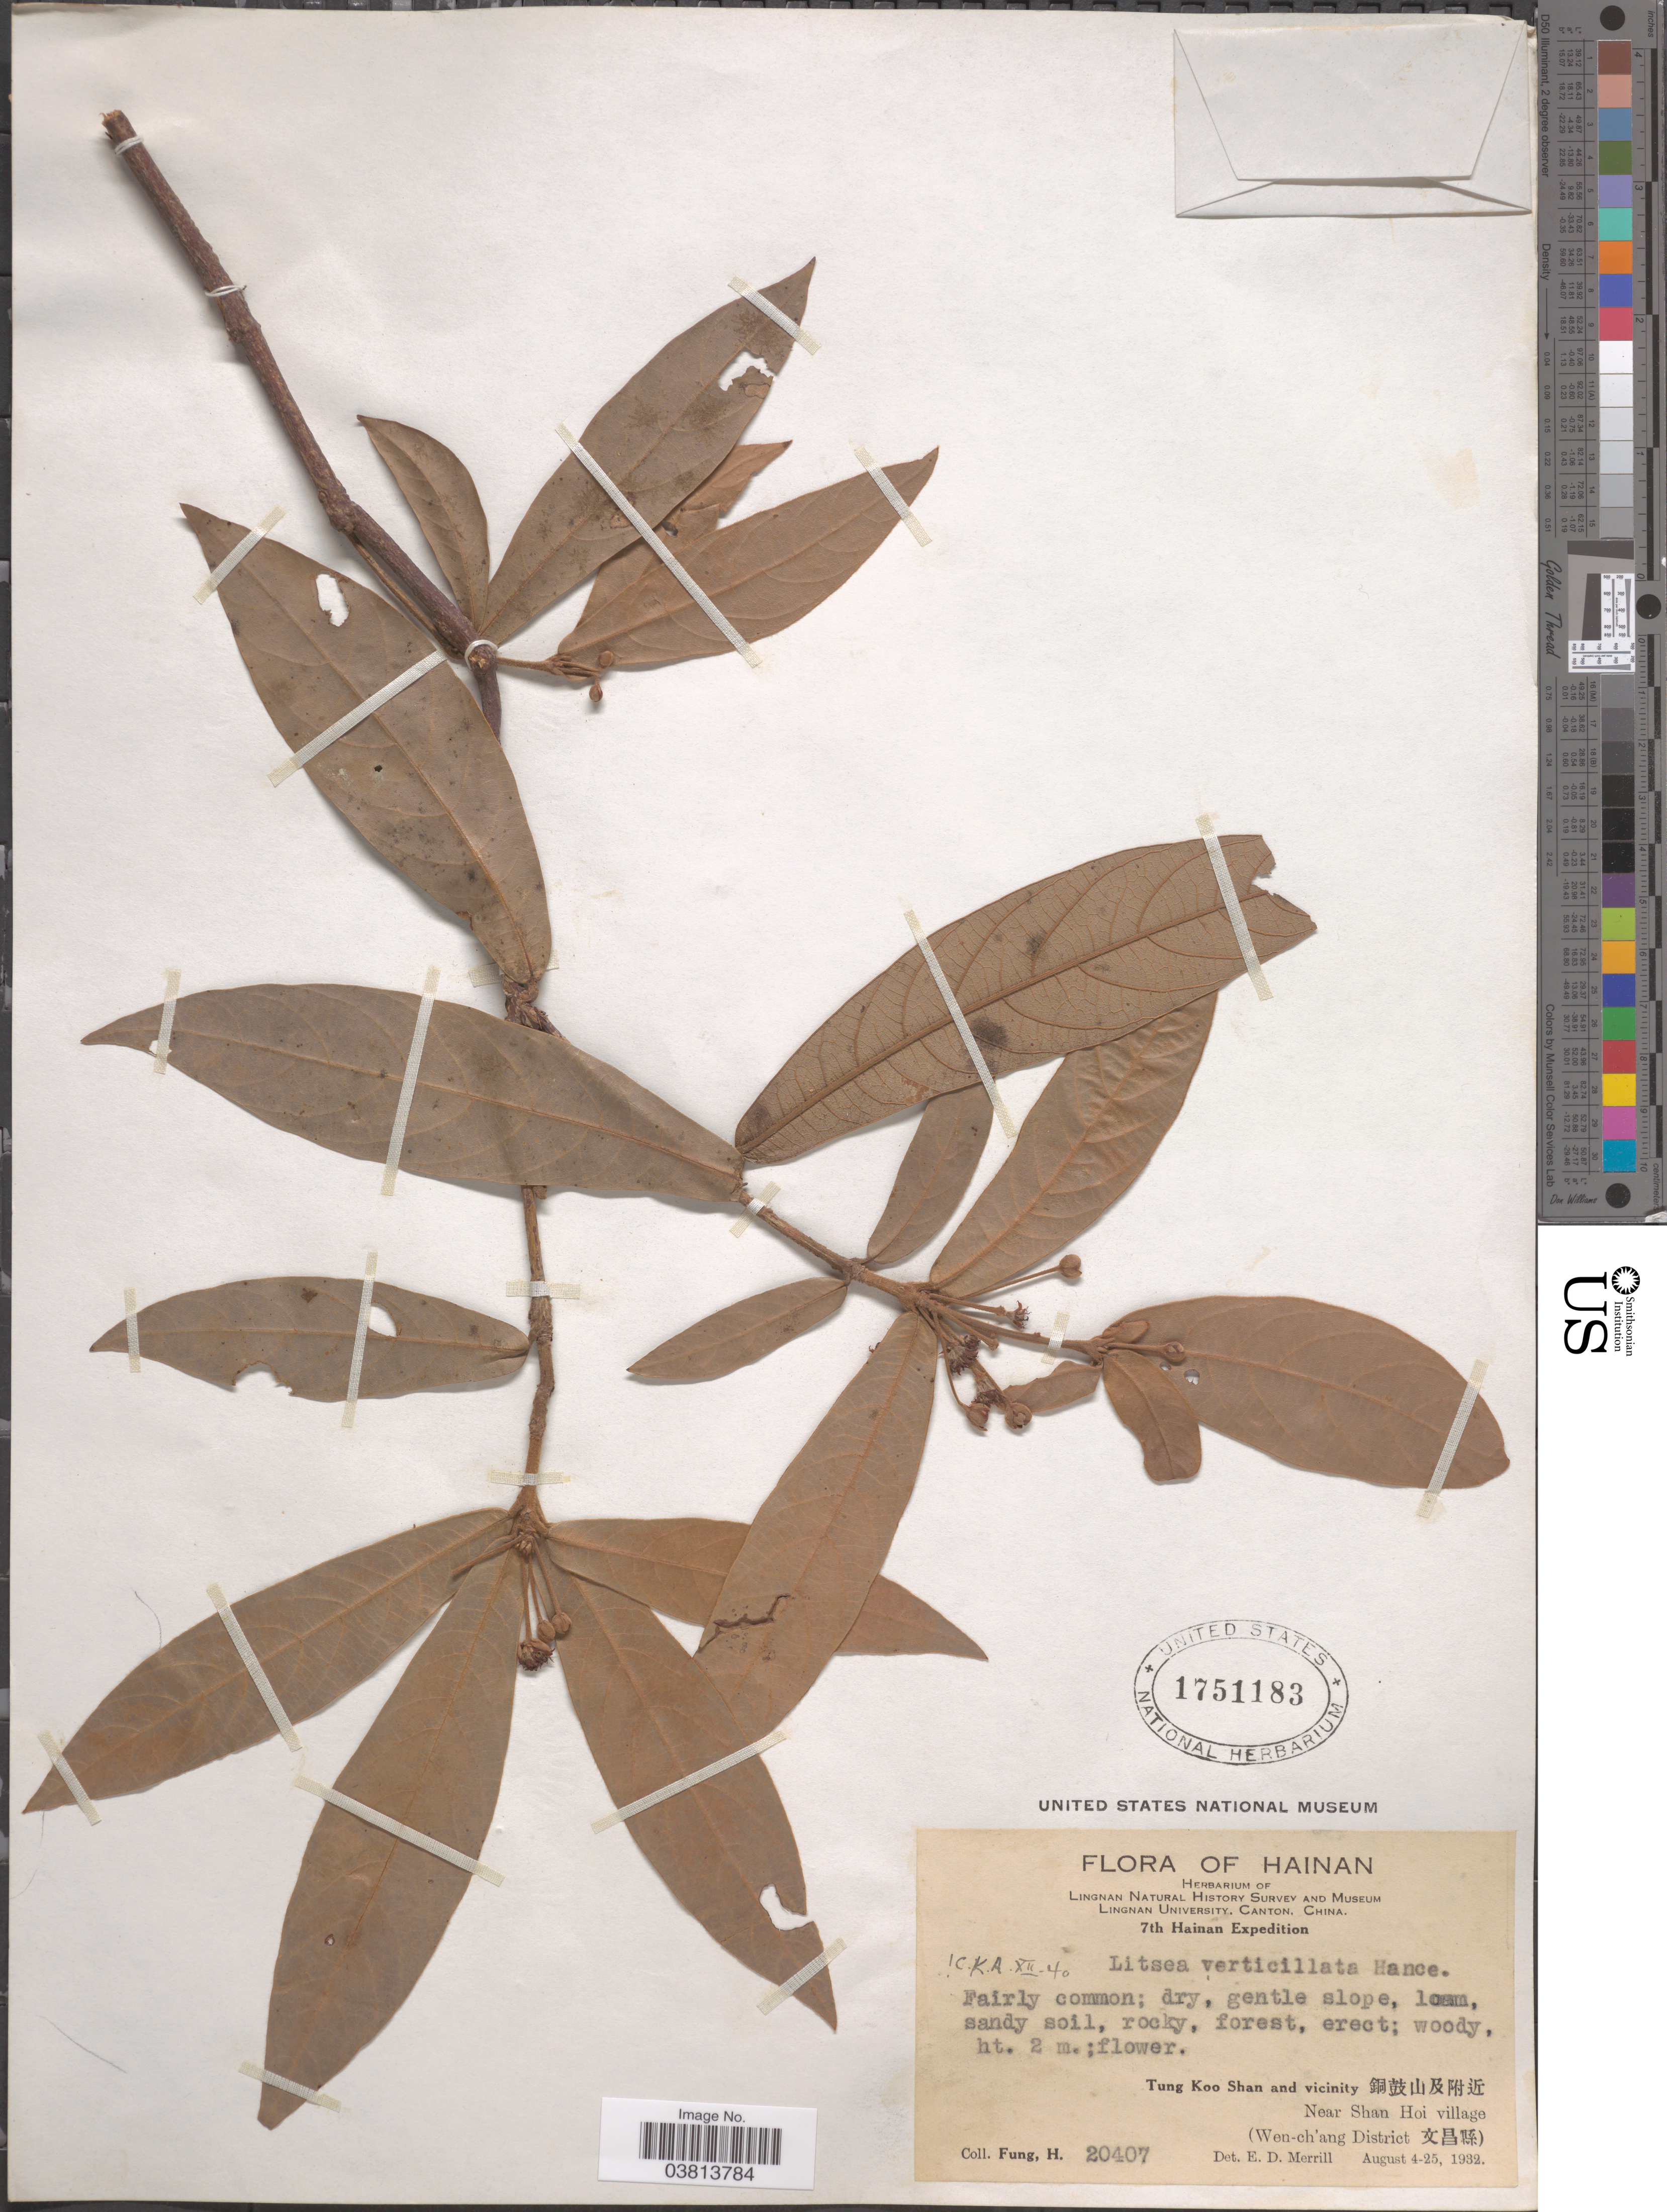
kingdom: Plantae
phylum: Tracheophyta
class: Magnoliopsida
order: Laurales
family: Lauraceae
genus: Litsea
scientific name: Litsea verticillata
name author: S. Vidal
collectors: H. Fung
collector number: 20407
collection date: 1932-08-04/1932-08-25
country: China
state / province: Hainan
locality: Tung Koo Shan and vicinity X. Near Shan Hoi village (Wen-ch'ang District X).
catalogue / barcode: US 1751183